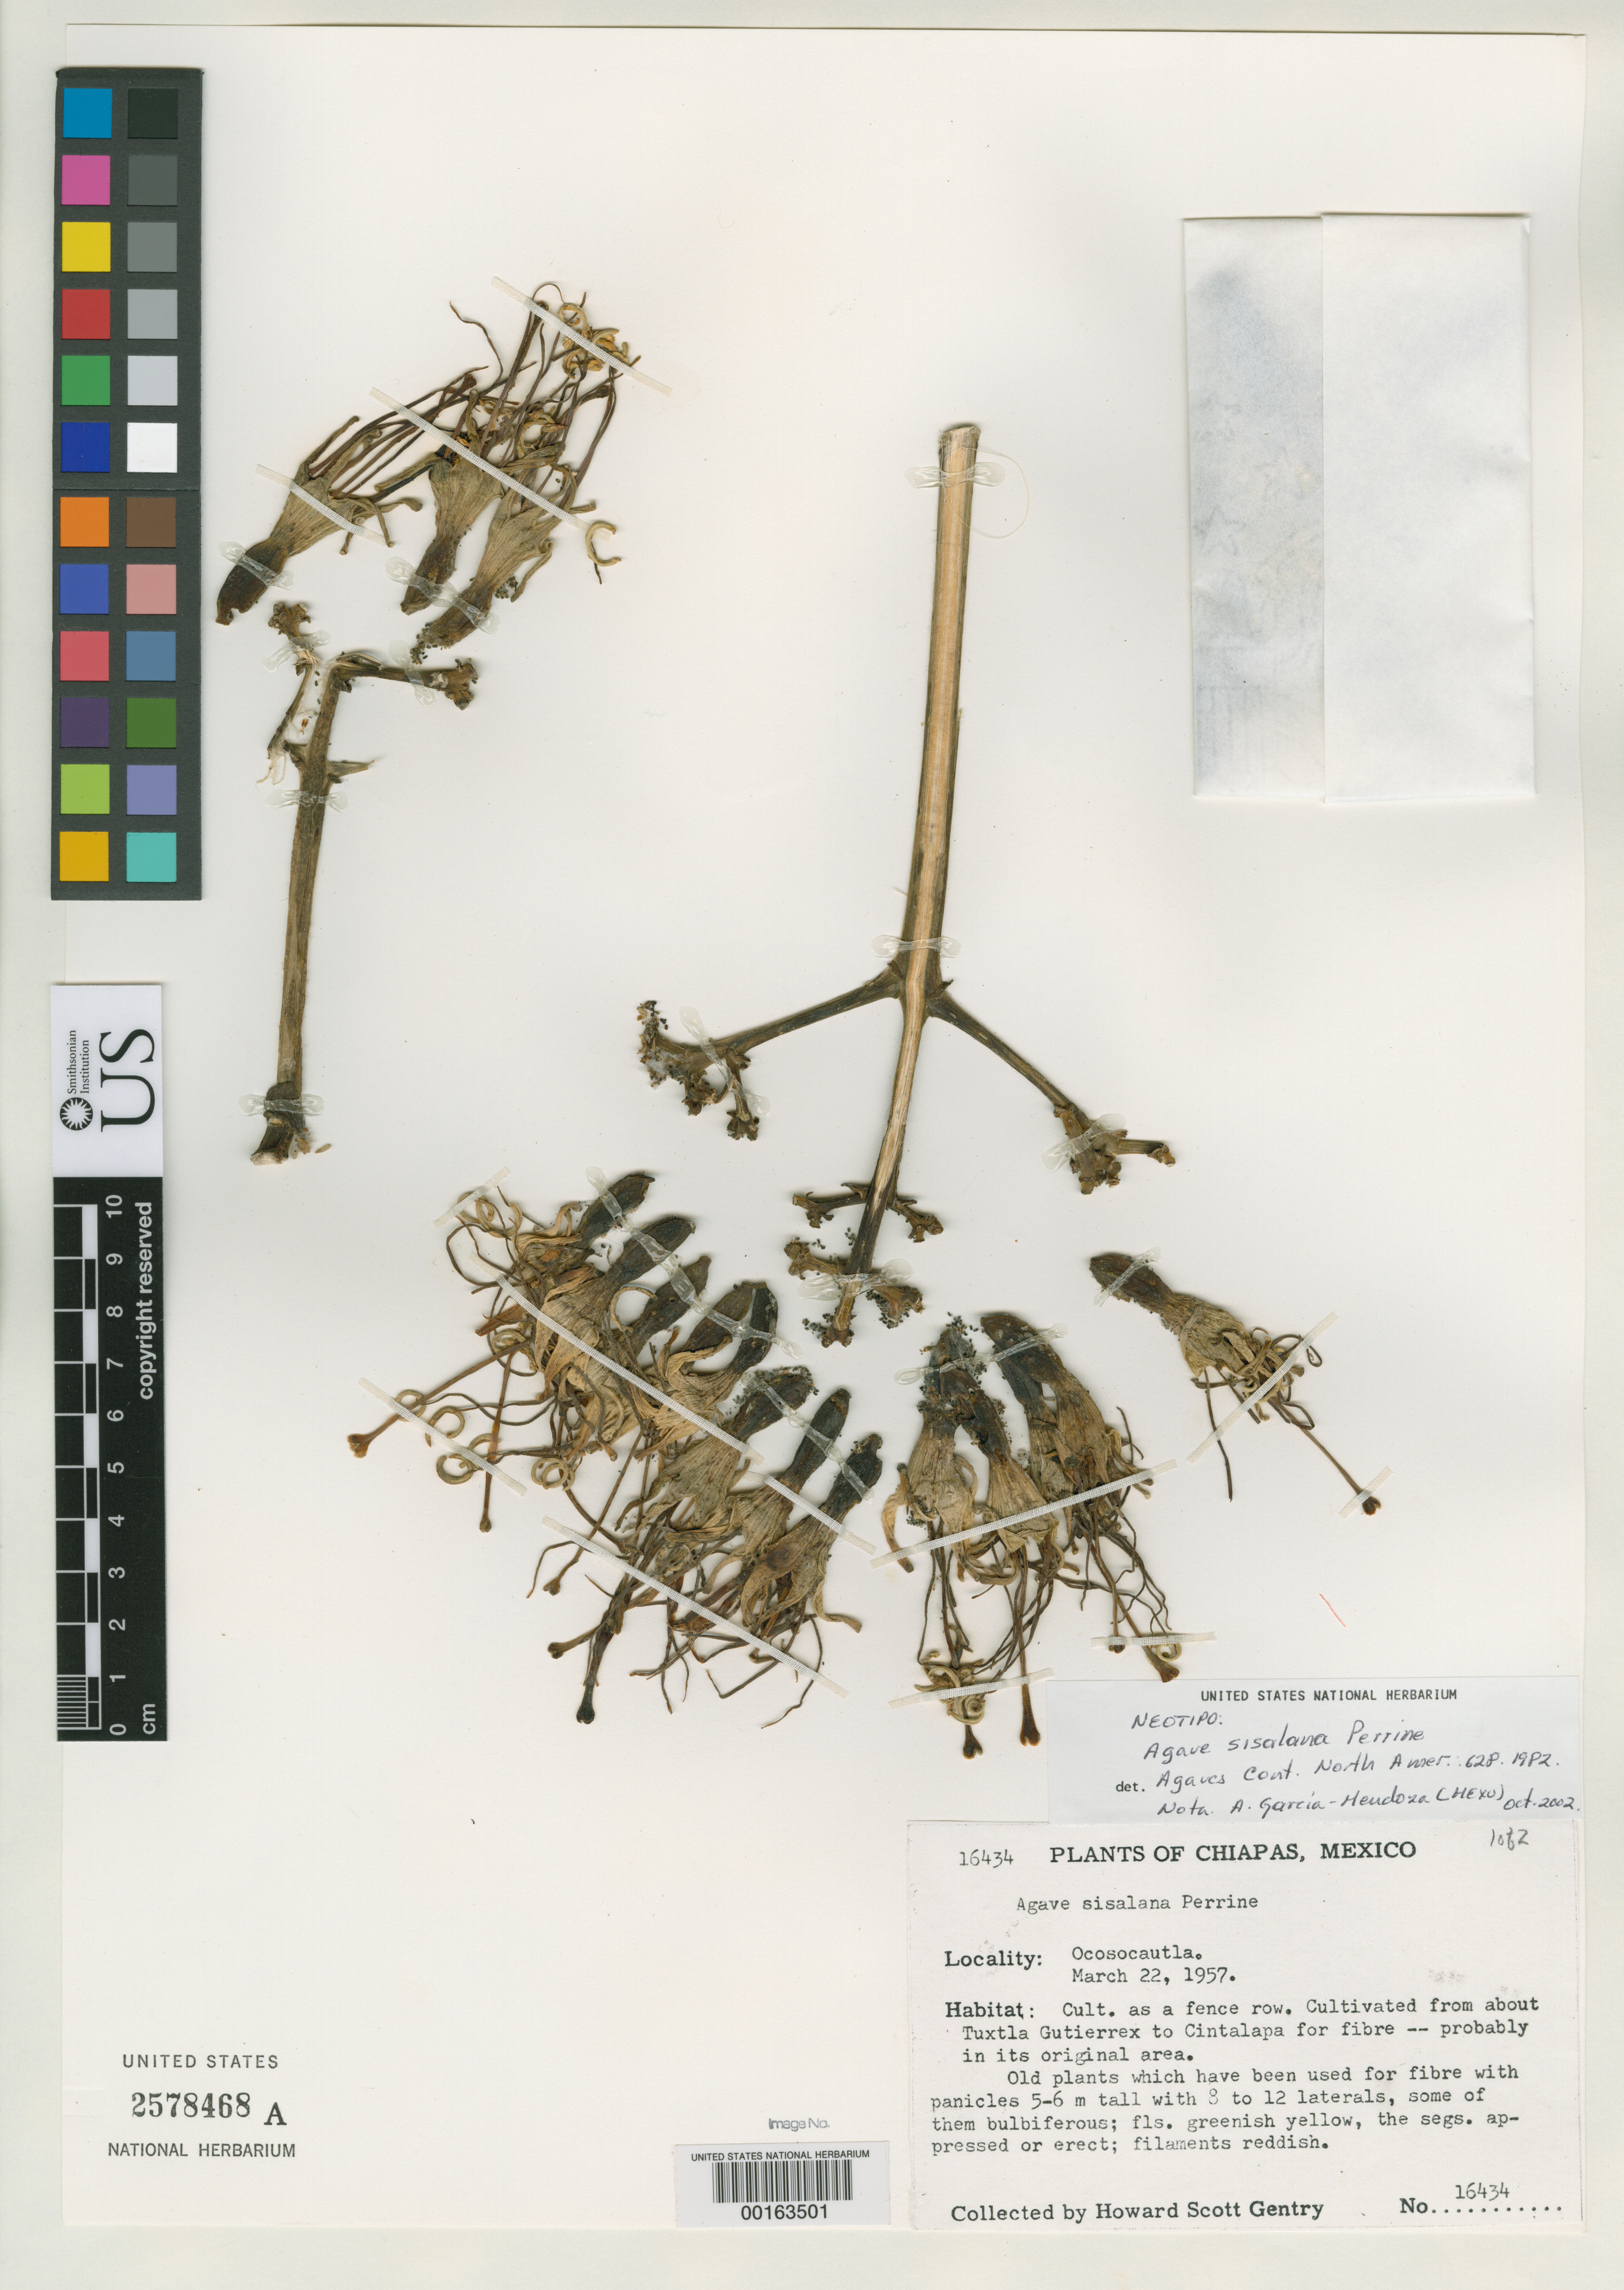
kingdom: Plantae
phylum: Tracheophyta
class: Liliopsida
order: Asparagales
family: Asparagaceae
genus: Agave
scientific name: Agave sisalana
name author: Perrine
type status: Neotype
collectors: H. S. Gentry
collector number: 16434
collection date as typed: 22 Mar 1957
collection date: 1957-03-22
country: Mexico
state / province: Chiapas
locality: Ocosocautla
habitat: Cult. as a fence row. Cultivated from about Tuxtla Gutierrex to Cintalapa for fiber - probably in its original area.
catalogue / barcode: US 2578468A